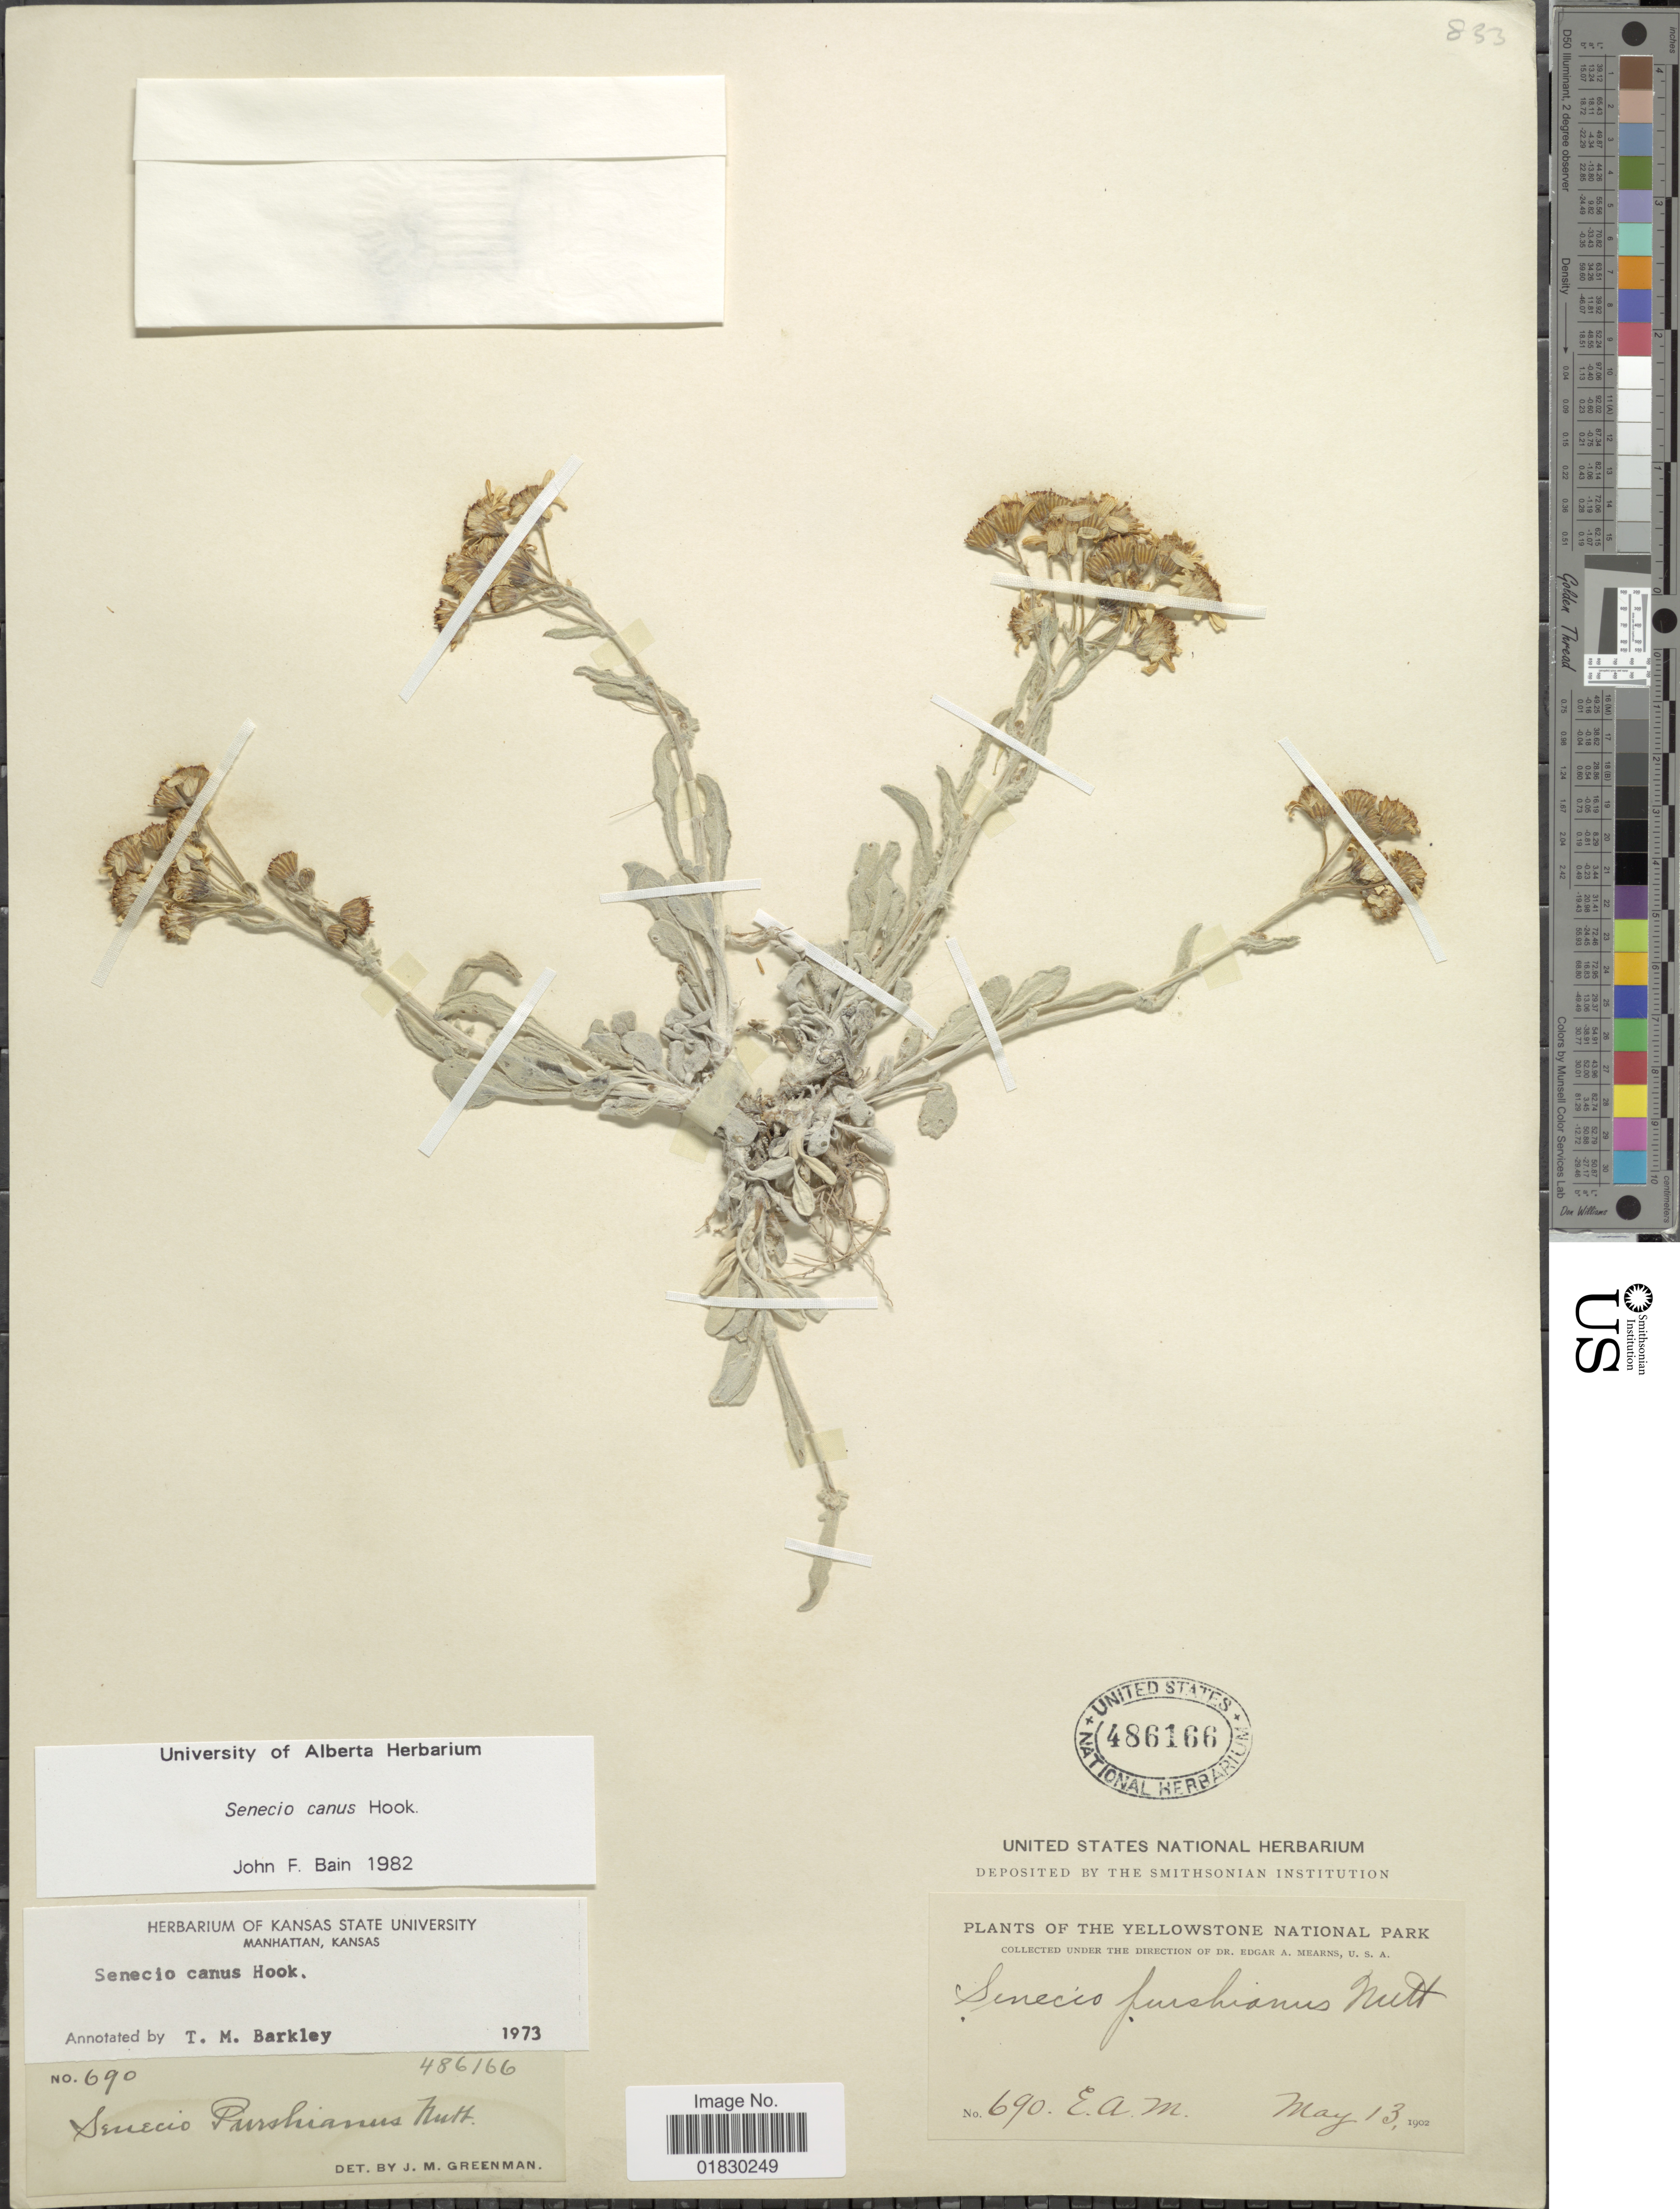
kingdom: Plantae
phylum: Tracheophyta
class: Magnoliopsida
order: Asterales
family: Asteraceae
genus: Packera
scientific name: Packera cana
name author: (Hook.) W.A. Weber & Á. Löve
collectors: E. A. Mearns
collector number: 690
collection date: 1902-05-13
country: United States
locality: The Yellowstone National Park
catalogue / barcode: US 486166